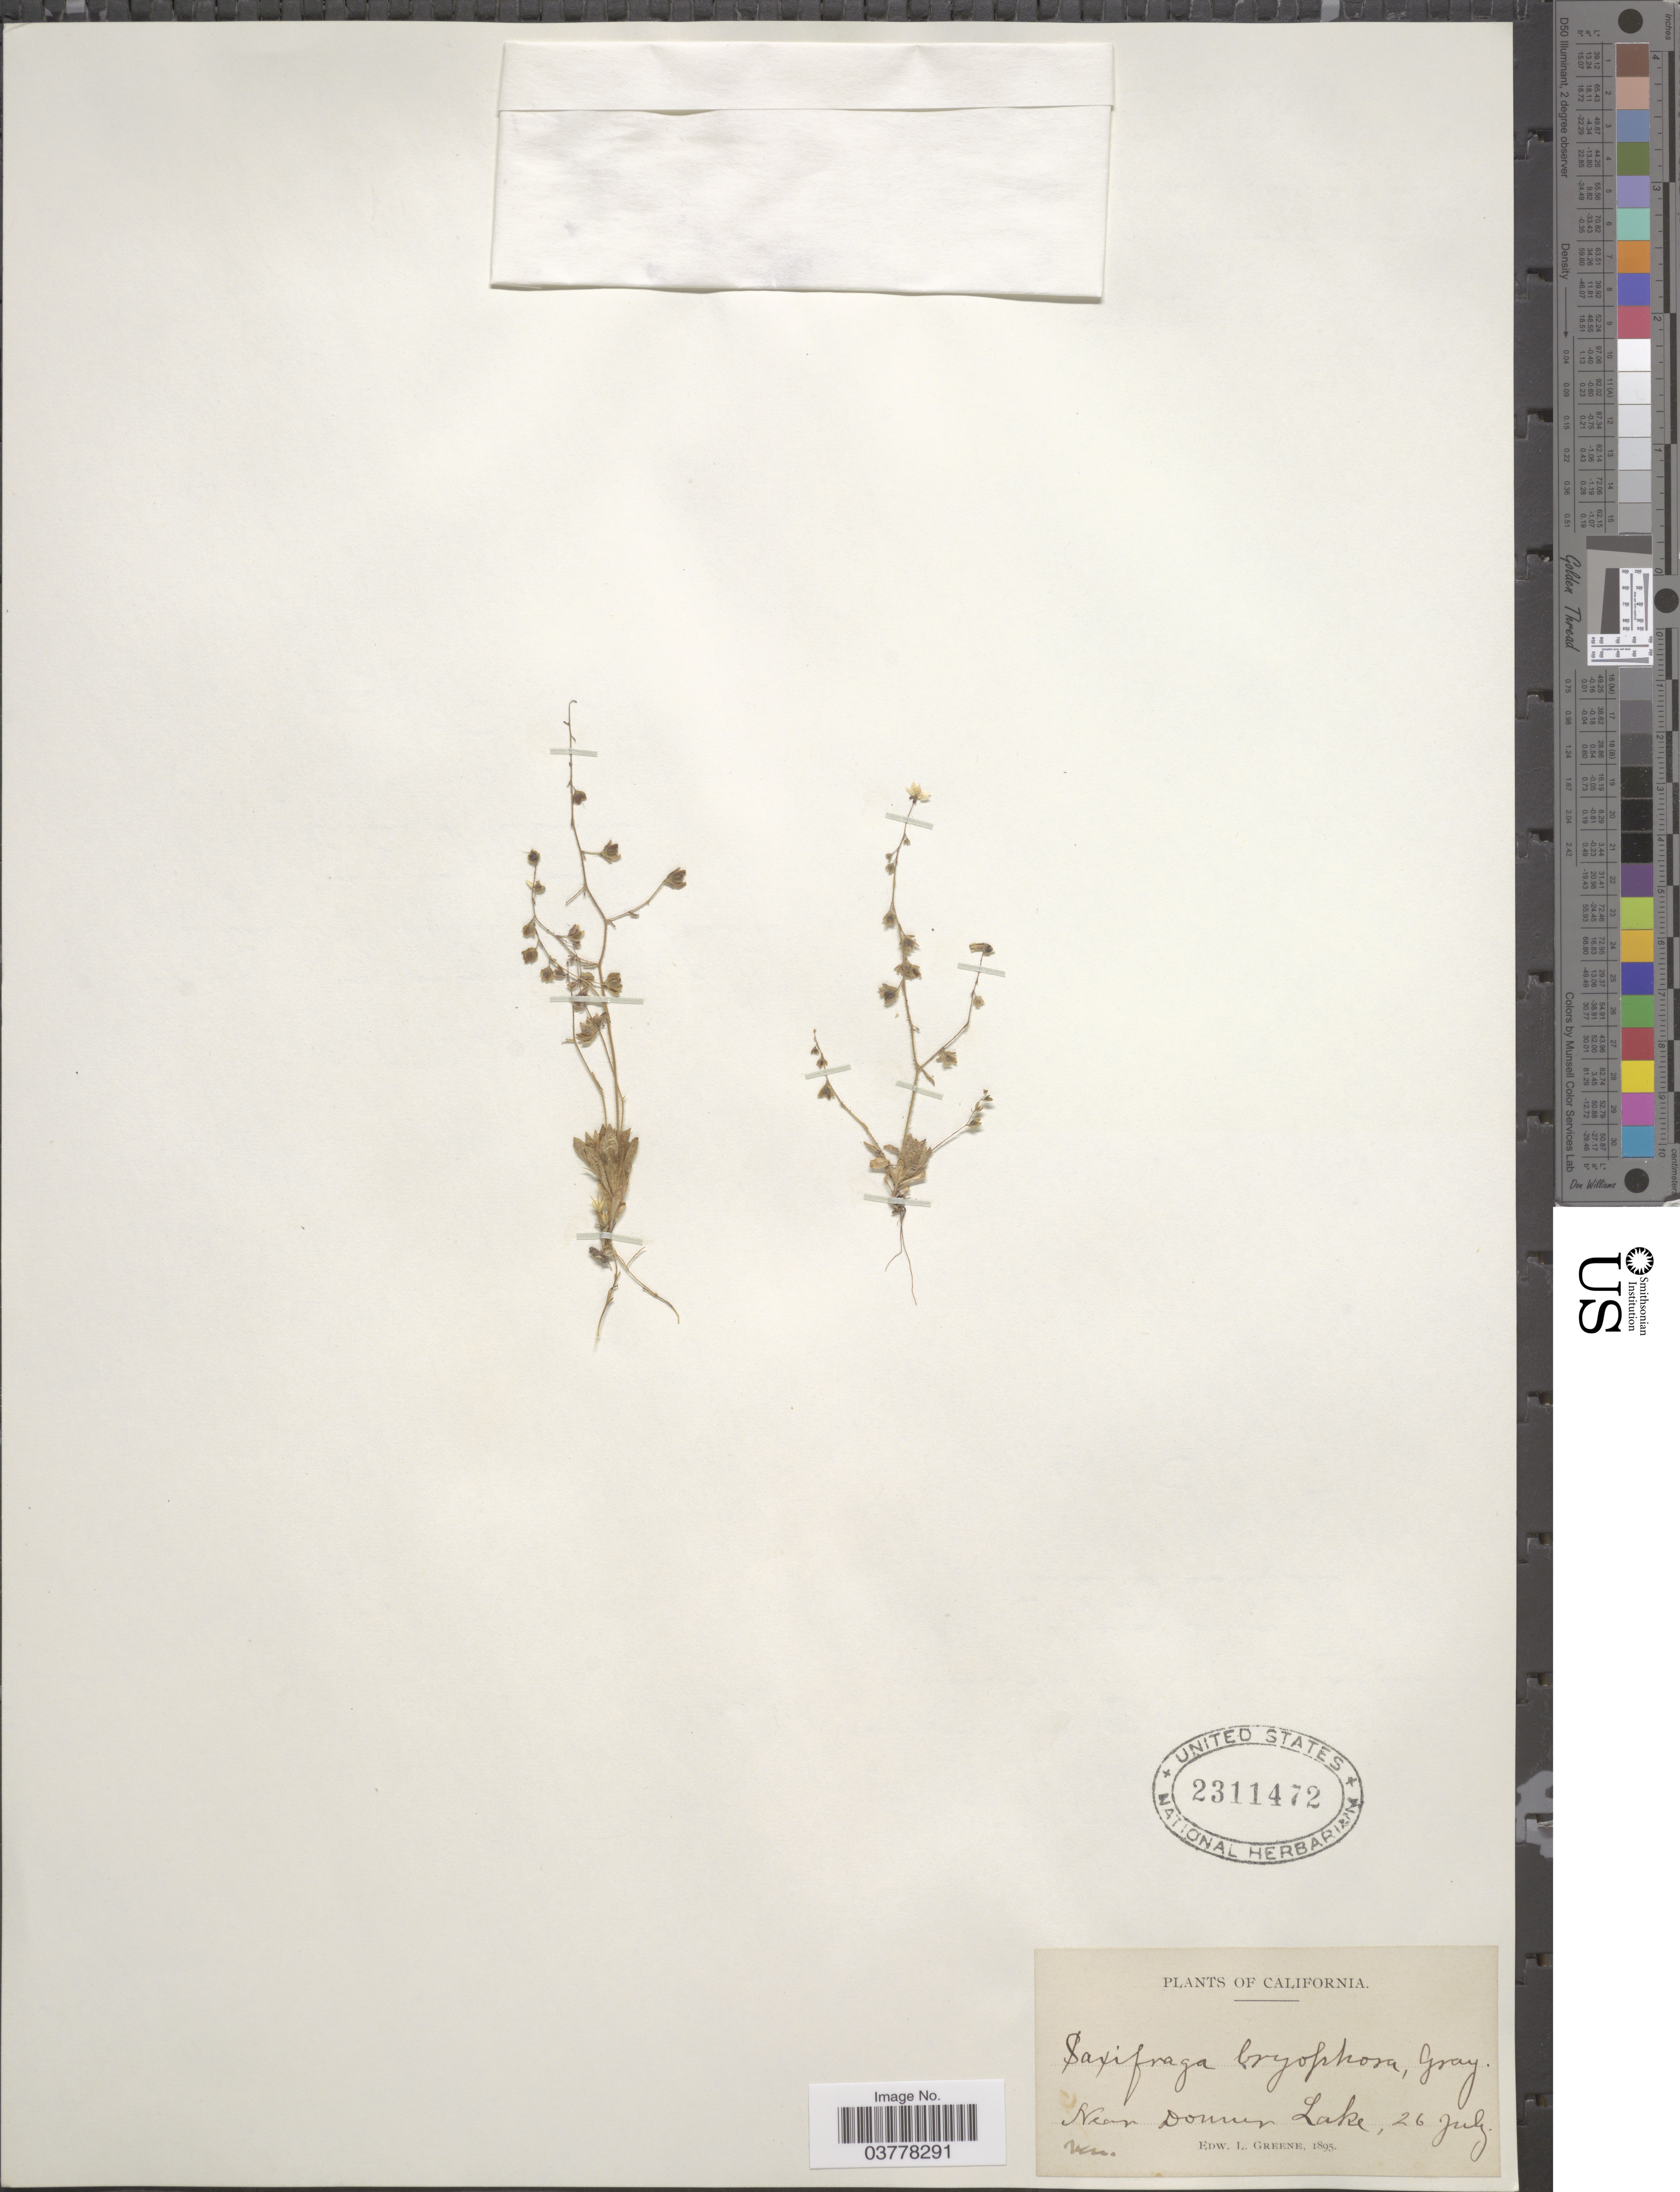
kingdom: Plantae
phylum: Tracheophyta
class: Magnoliopsida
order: Saxifragales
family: Saxifragaceae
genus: Micranthes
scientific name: Micranthes bryophora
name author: (A. Gray) Brouillet & Gornall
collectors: E. L. Greene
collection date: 1895-07-26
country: United States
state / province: California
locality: Near Donner Lake.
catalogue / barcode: US 2311472